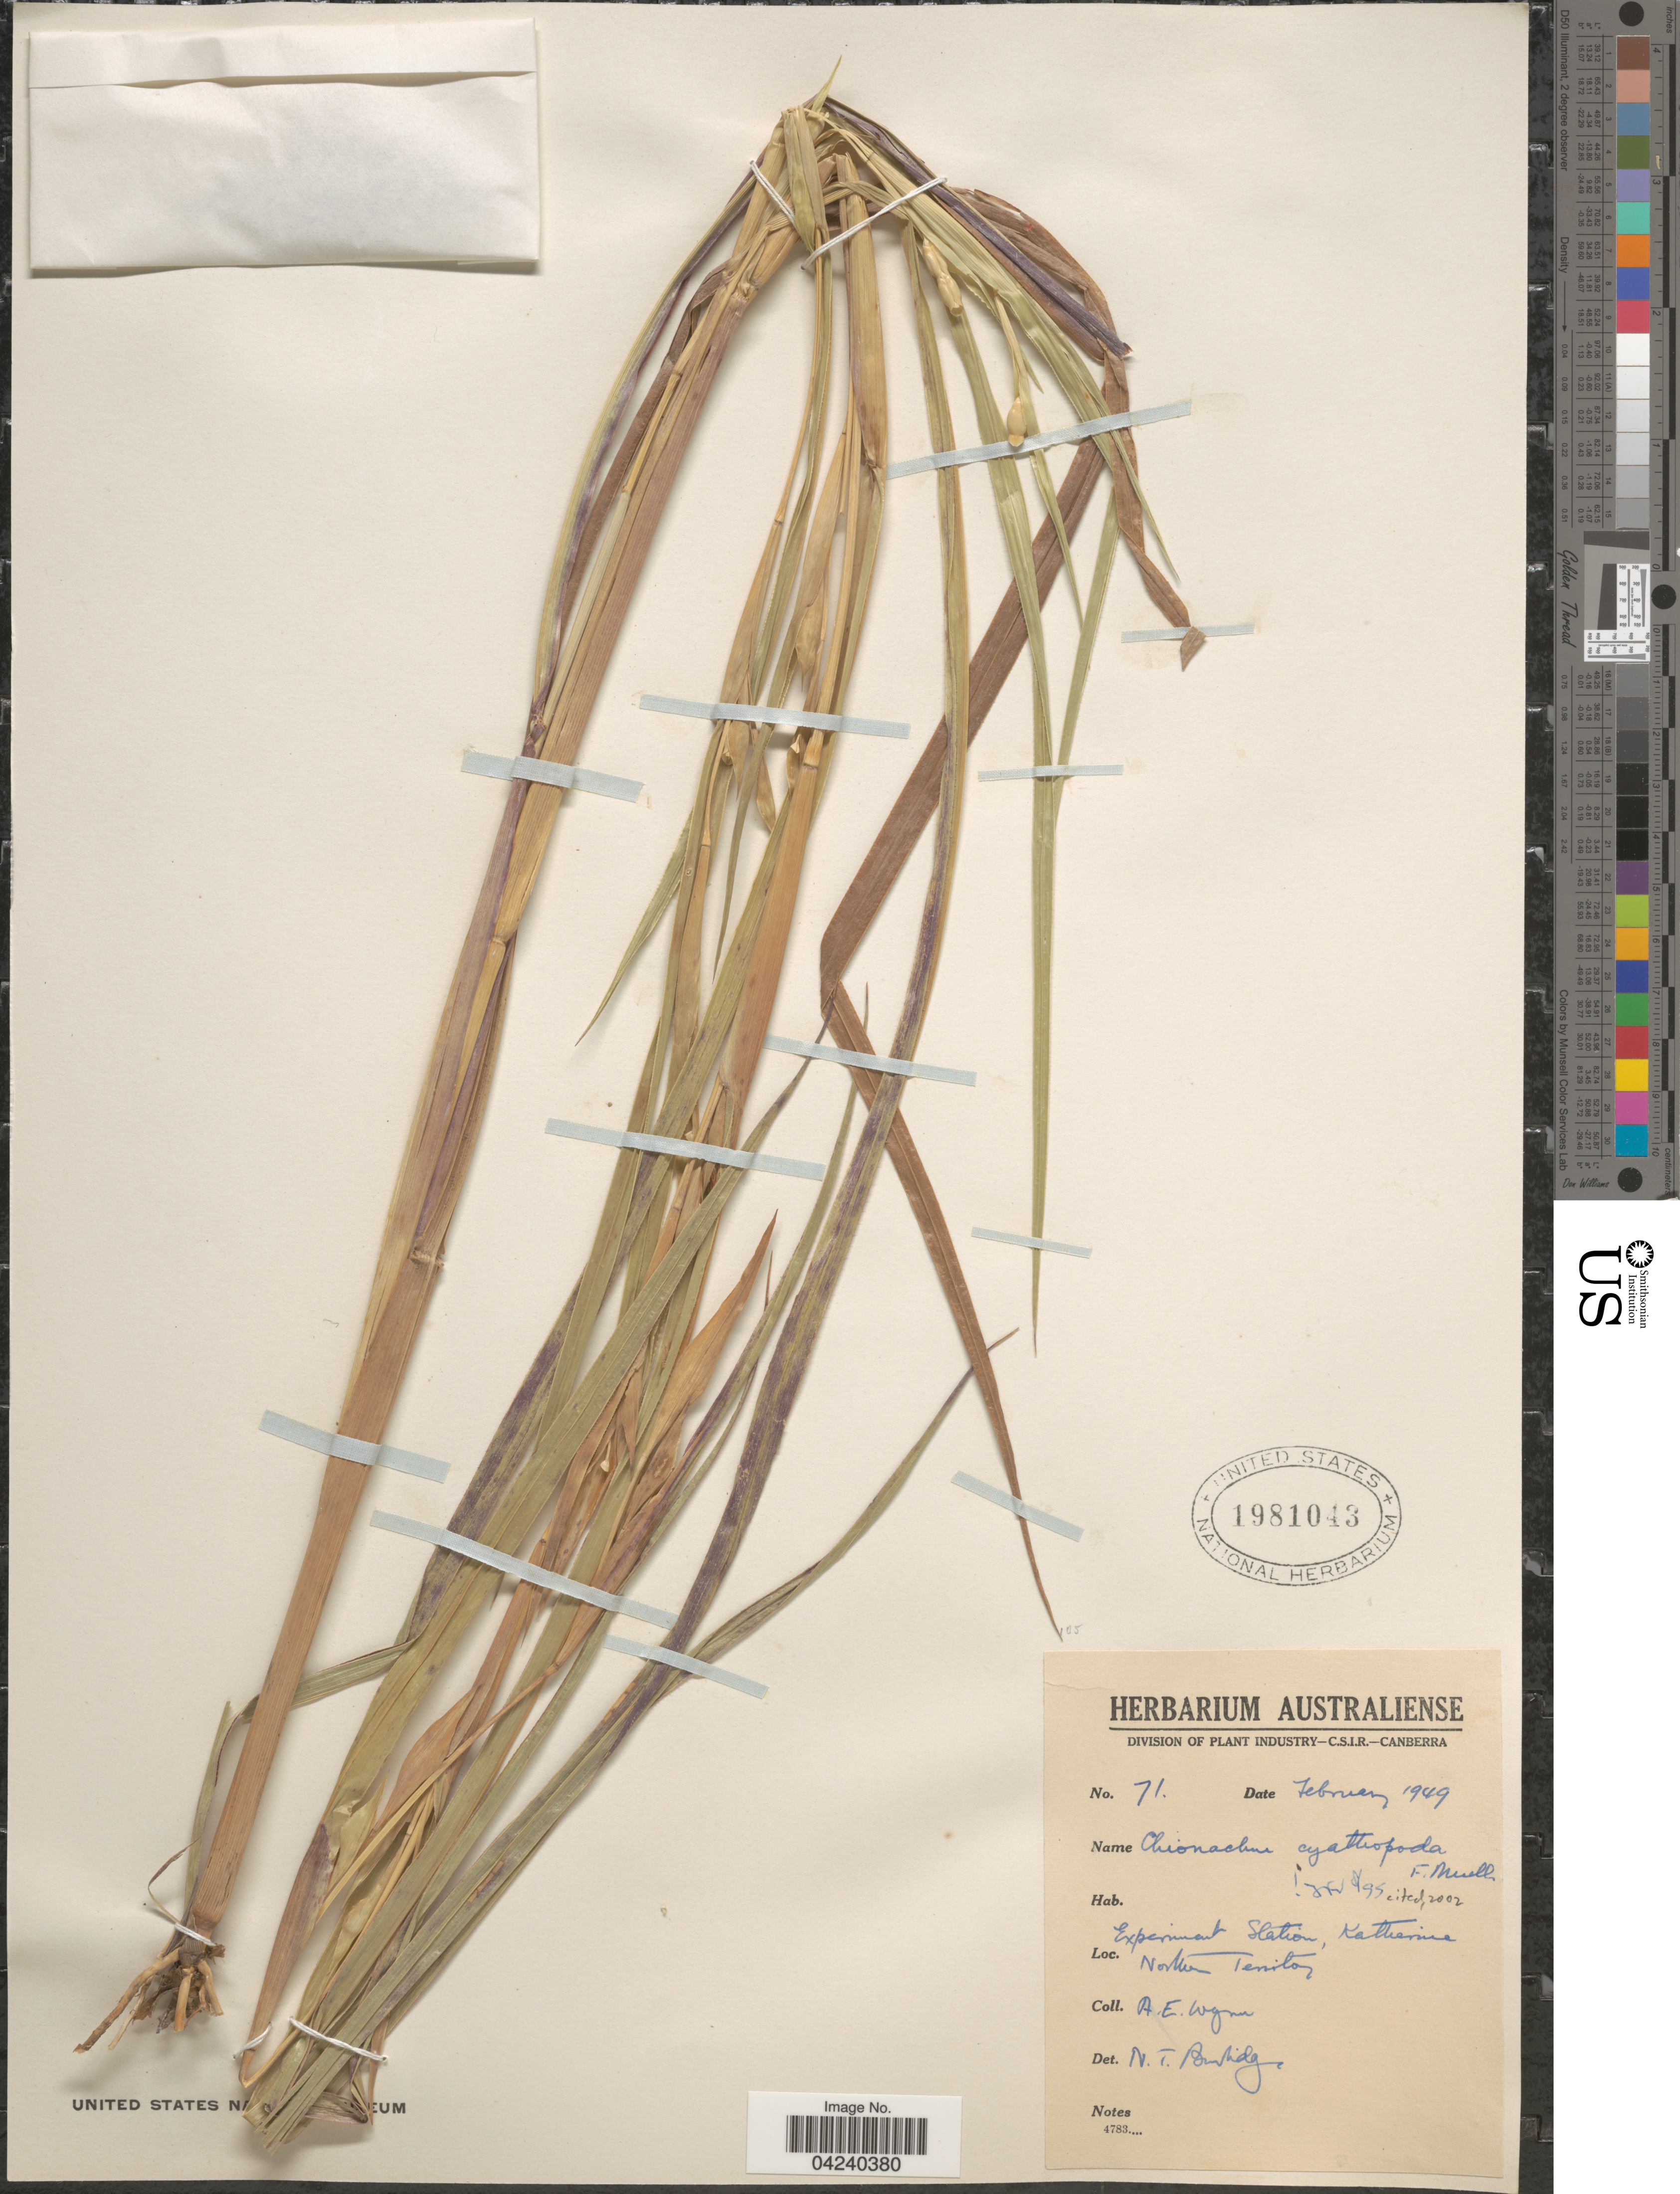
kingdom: Plantae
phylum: Tracheophyta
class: Liliopsida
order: Poales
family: Poaceae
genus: Chionachne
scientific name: Chionachne cyathopoda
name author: (F. Muell.) F. Muell. ex Benth.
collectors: A. Wynn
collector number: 71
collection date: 1949-02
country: Australia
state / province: Northern Territory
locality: Experiment Station, Katharina.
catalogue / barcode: US 1981043